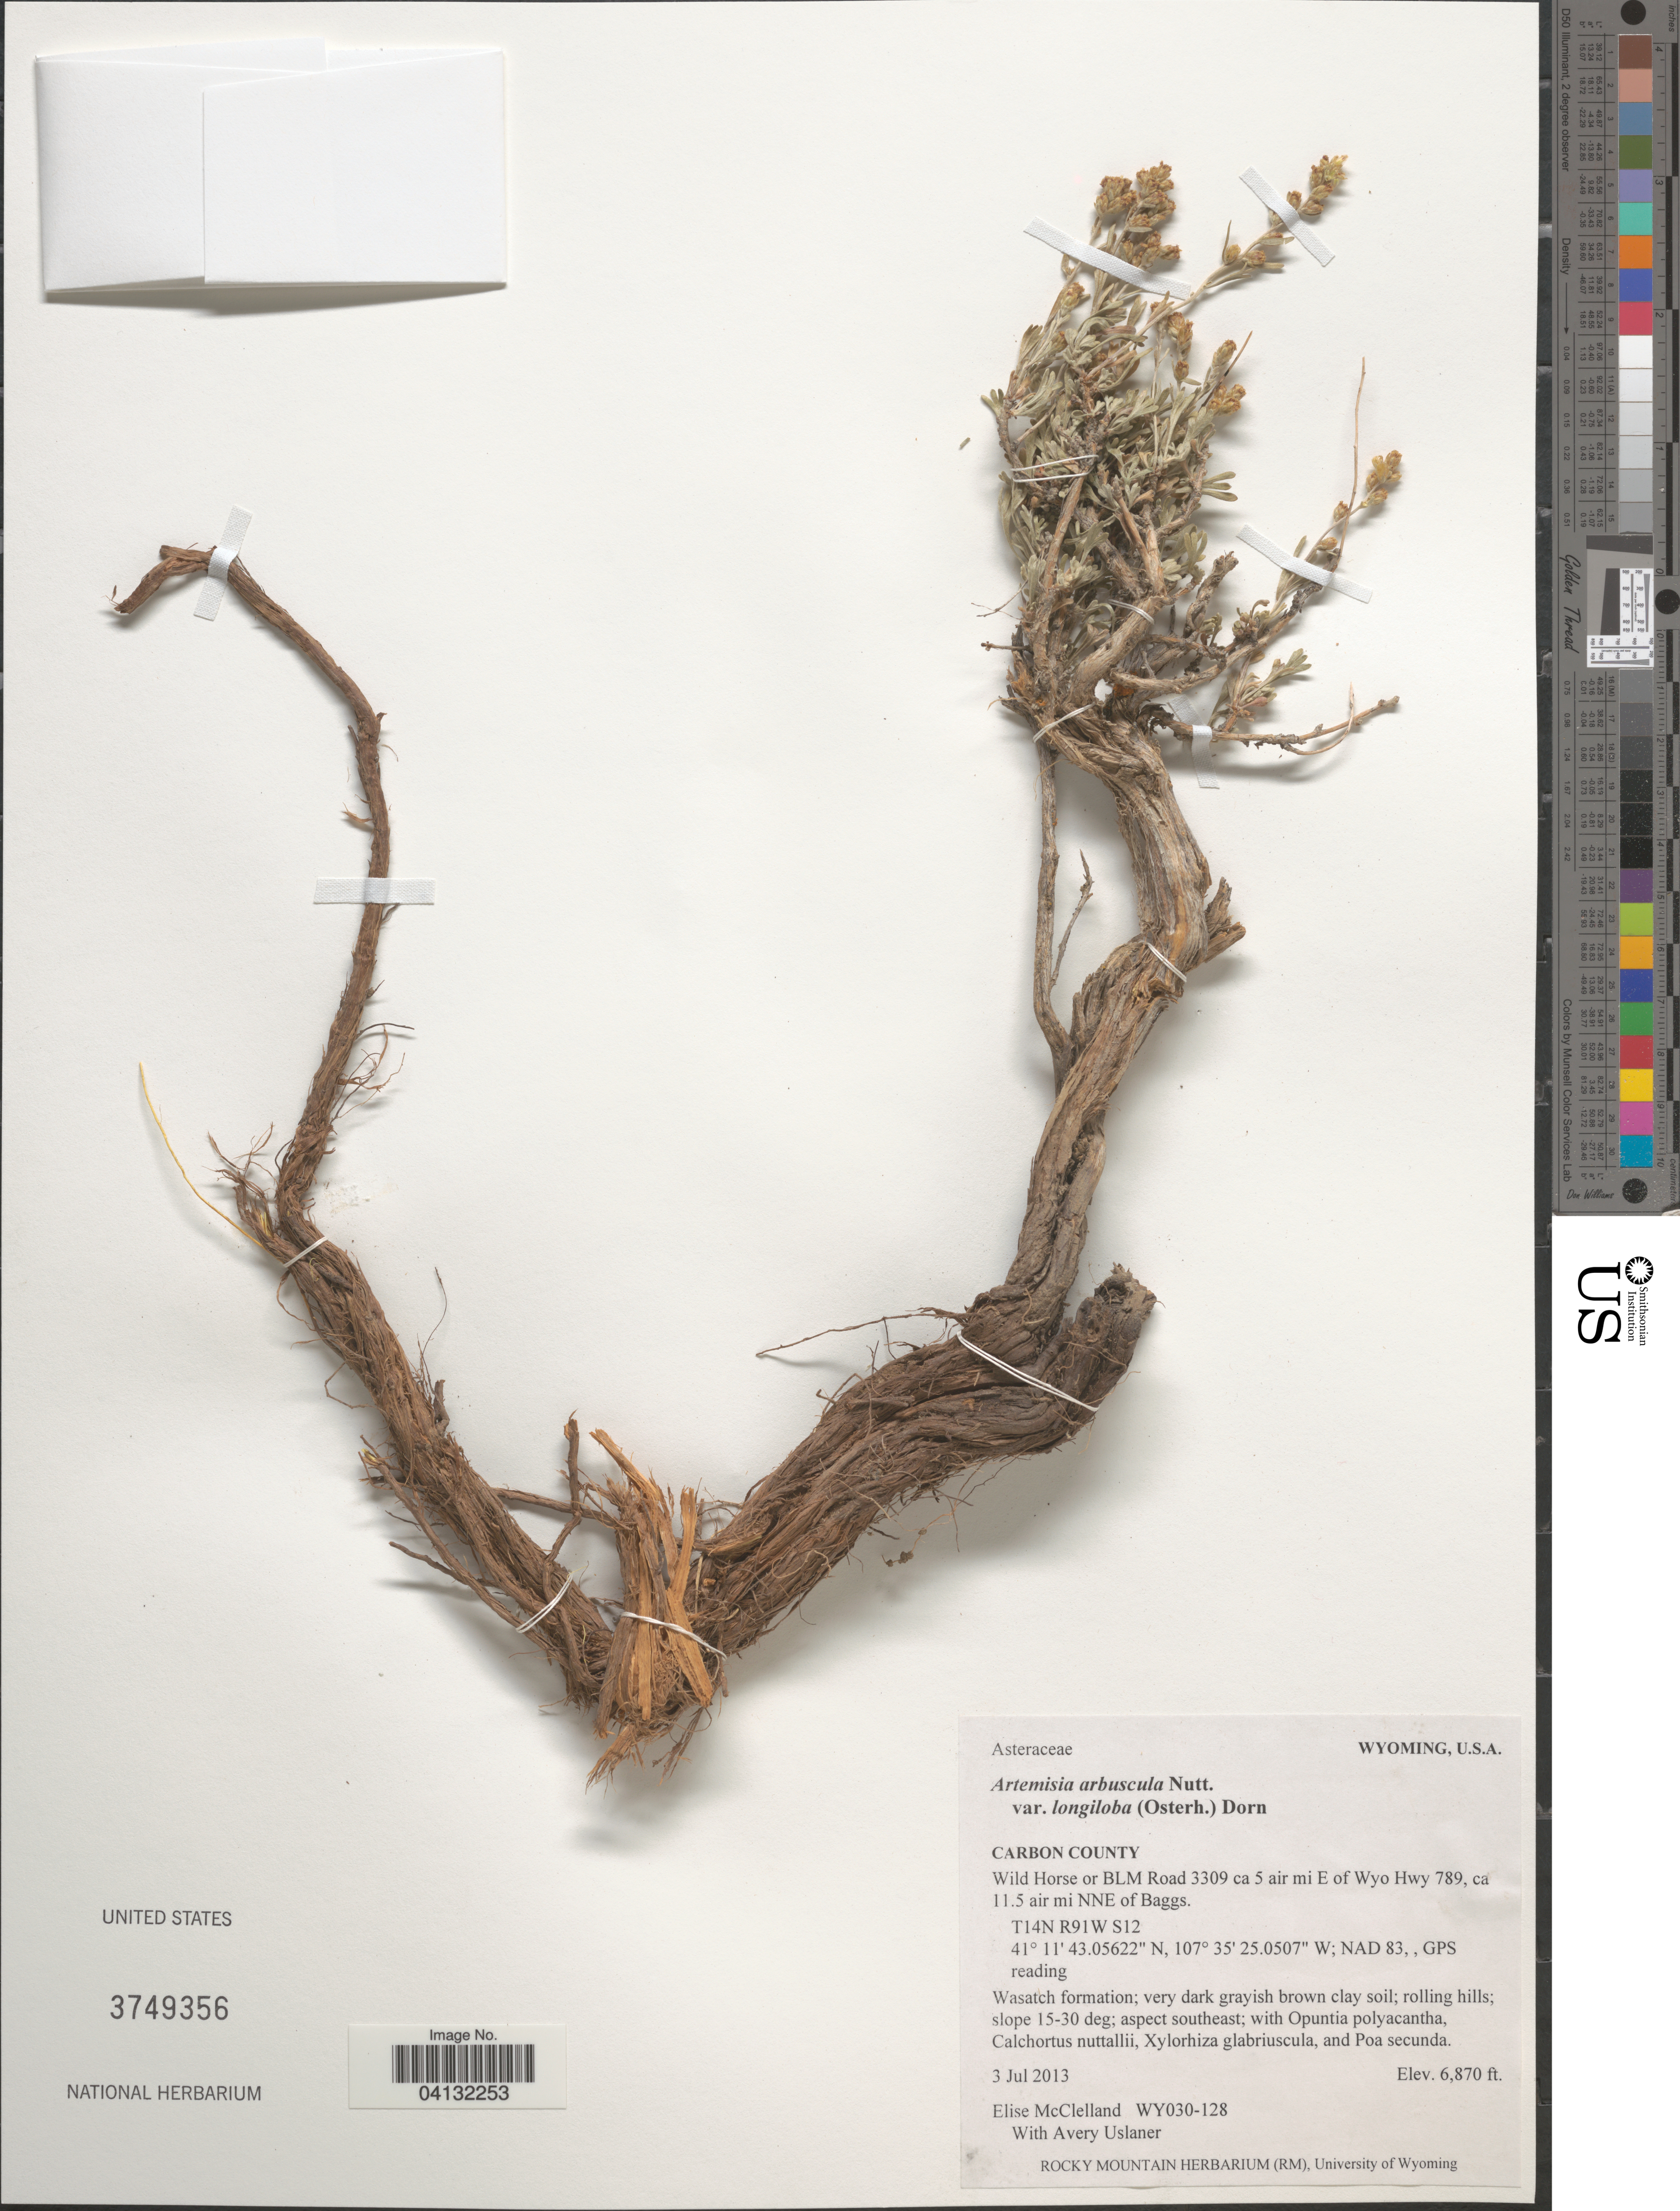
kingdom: Plantae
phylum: Tracheophyta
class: Magnoliopsida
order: Asterales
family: Asteraceae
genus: Artemisia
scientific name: Artemisia arbuscula var. longiloba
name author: (Osterh.) Dorn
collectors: E. McClelland & A. Uslaner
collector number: WY030-128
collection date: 2013-07-03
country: United States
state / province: Wyoming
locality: Carbon County. Wild Horse or BLM Road 3309 ca 5 air mi E of Wyo Hwy 789, ca 11.5 air mi NNE of Baggs. T14N R91W S12. NAD 83, , GPS reading.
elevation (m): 2094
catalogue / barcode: US 3749356